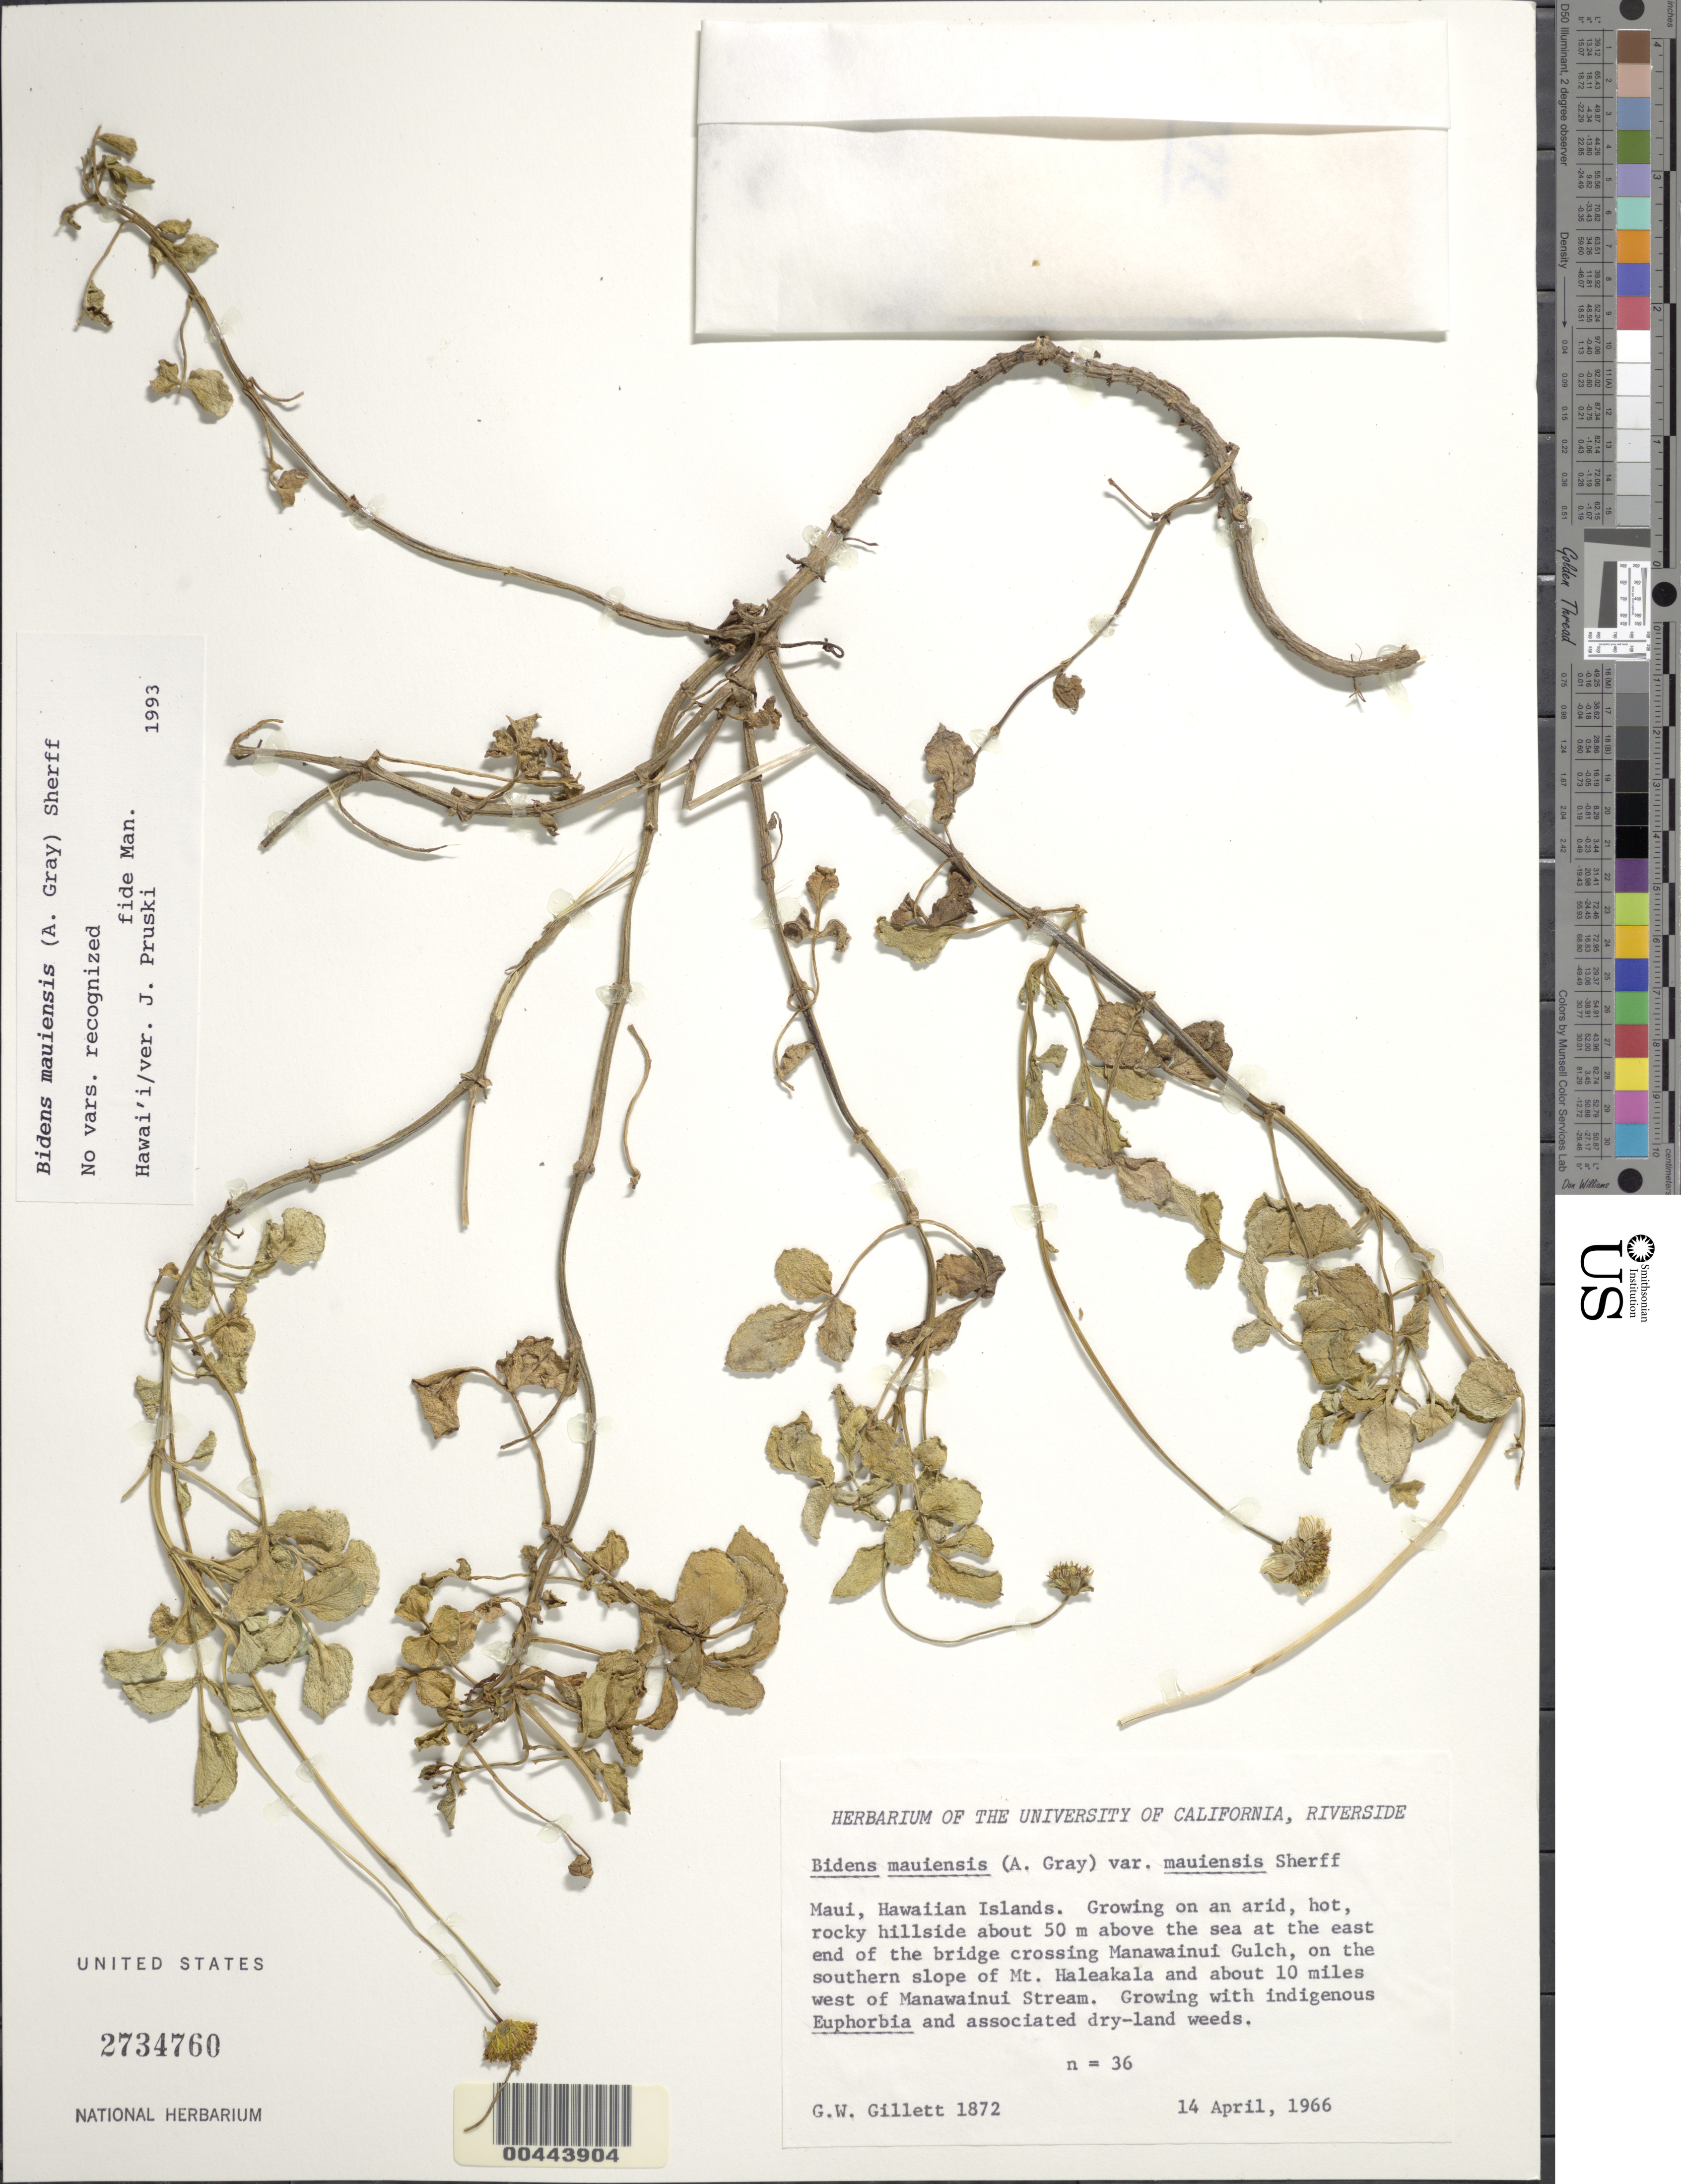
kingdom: Plantae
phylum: Tracheophyta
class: Magnoliopsida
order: Asterales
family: Asteraceae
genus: Bidens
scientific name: Bidens mauiensis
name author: Sherff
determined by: Pruski, J. F.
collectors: G. Gillett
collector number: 1872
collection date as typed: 14 Apr 1966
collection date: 1966-04-14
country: United States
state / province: Hawaii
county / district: Maui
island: Maui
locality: E end of the bridge crossing Manawainui Gulch, on the southern slope of Mount Haleakala and about 10 mi W of Manawainui Stream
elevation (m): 50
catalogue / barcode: US 2734760